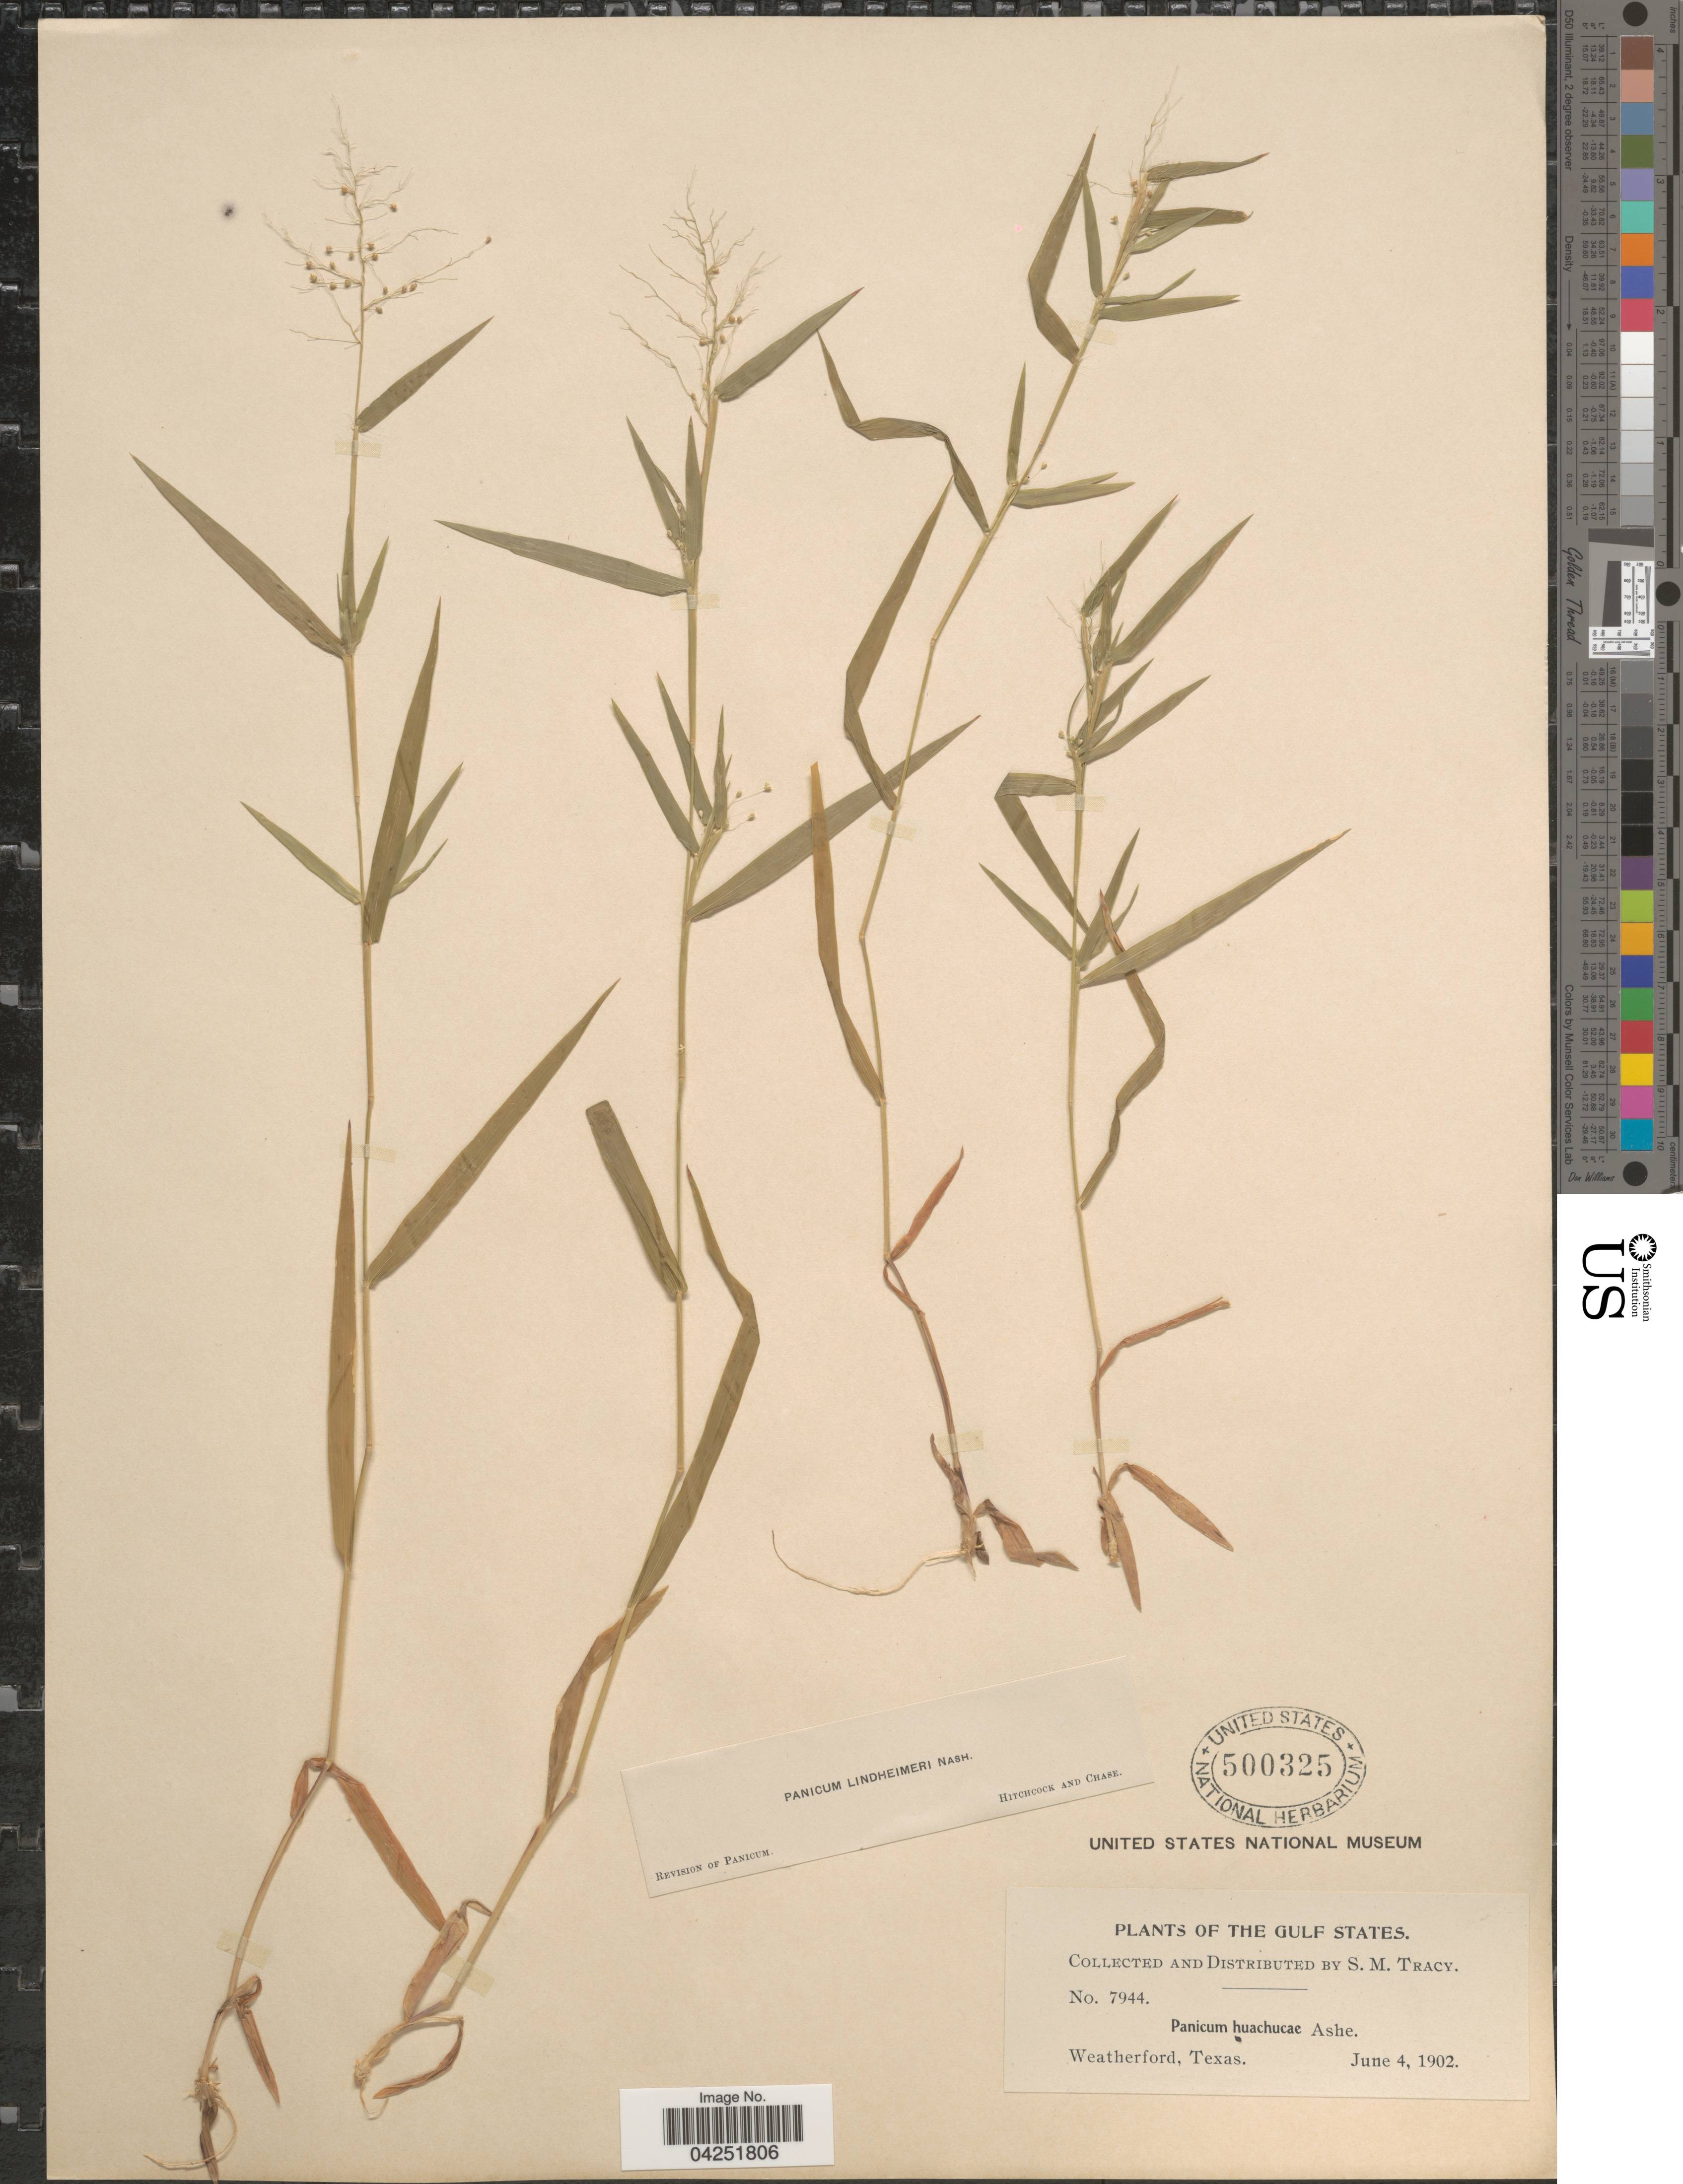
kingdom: Plantae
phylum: Tracheophyta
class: Liliopsida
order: Poales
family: Poaceae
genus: Dichanthelium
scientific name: Dichanthelium acuminatum var. lindheimeri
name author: (Nash) Gould & C.A. Clark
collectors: S. M. Tracy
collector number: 7944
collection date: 1902-06-04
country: United States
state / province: Texas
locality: Gulf States. Weatherford.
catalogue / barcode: US 500325